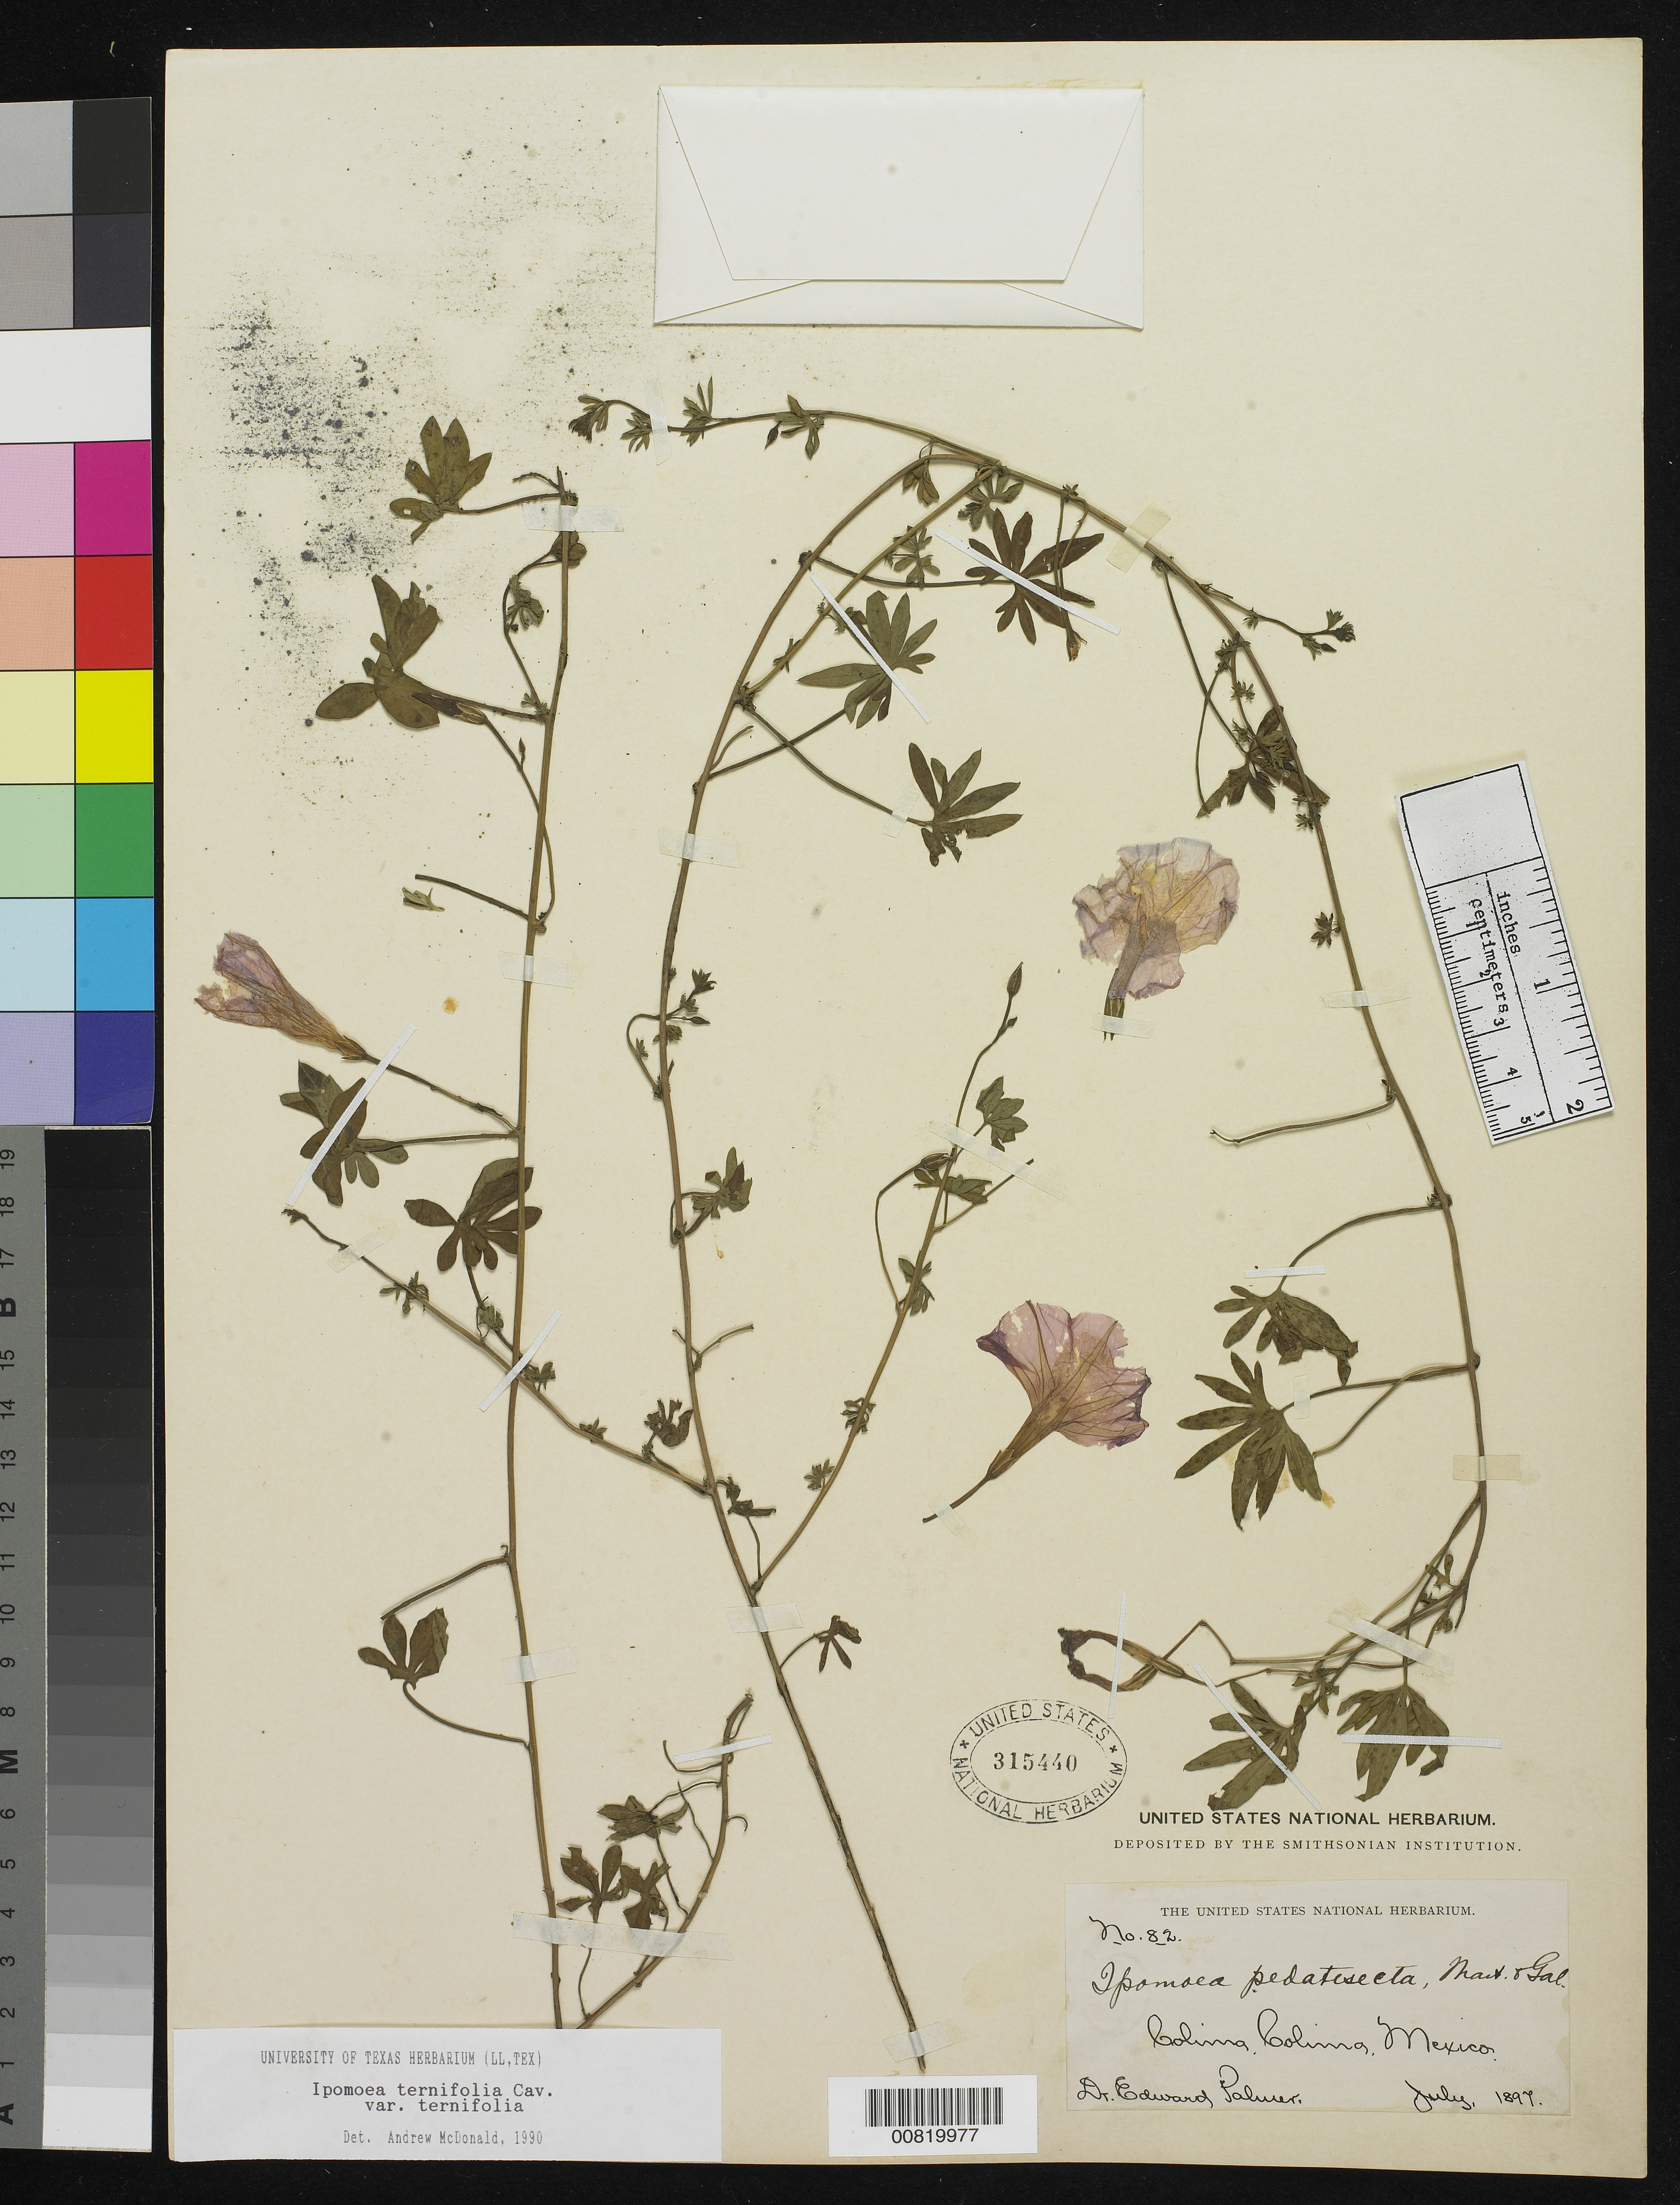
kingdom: Plantae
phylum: Tracheophyta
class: Magnoliopsida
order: Solanales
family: Convolvulaceae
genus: Ipomoea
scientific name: Ipomoea ternifolia var. leptotoma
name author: (Torr.) J.A. McDonald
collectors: E. Palmer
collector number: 82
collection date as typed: Jul 1897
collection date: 1897-07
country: Mexico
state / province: Colima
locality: Colima, Colima.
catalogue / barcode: US 315440